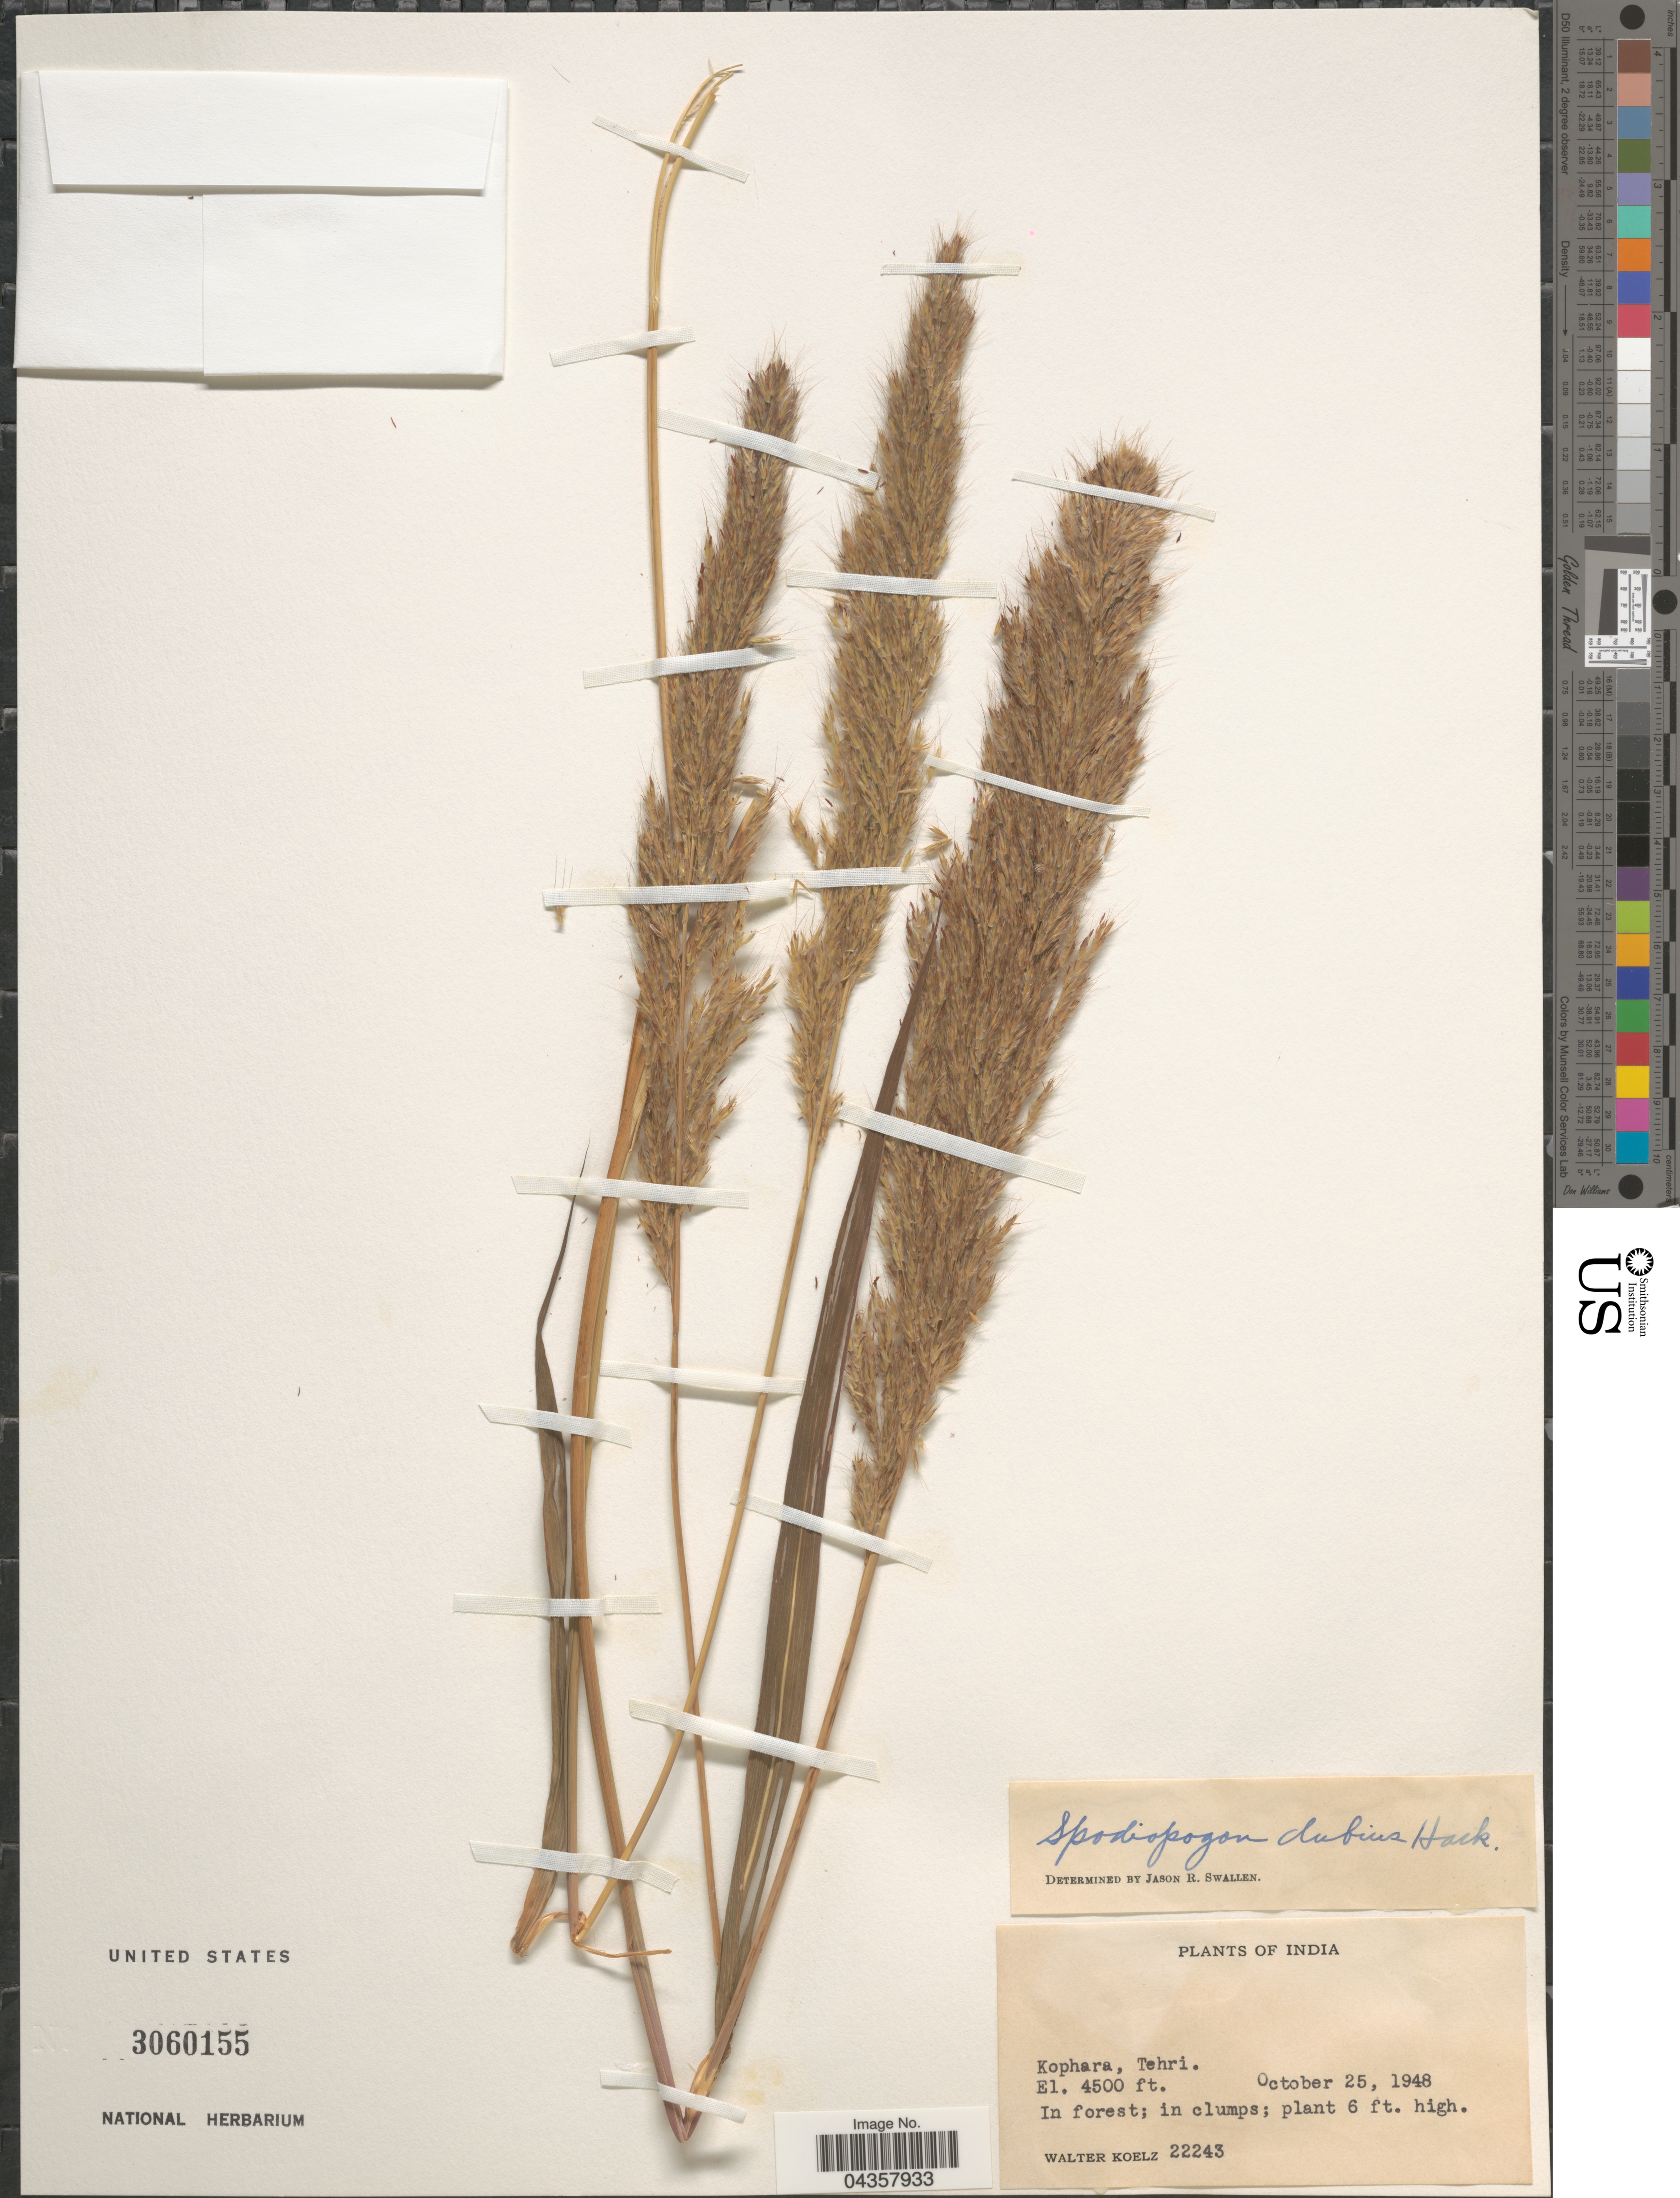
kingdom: Plantae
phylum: Tracheophyta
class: Liliopsida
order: Poales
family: Poaceae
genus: Spodiopogon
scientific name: Spodiopogon dubius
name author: Hack.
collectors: W. N. Koelz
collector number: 22243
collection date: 1948-10-25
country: India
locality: Kophara, Tehri.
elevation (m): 1372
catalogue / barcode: US 3060155